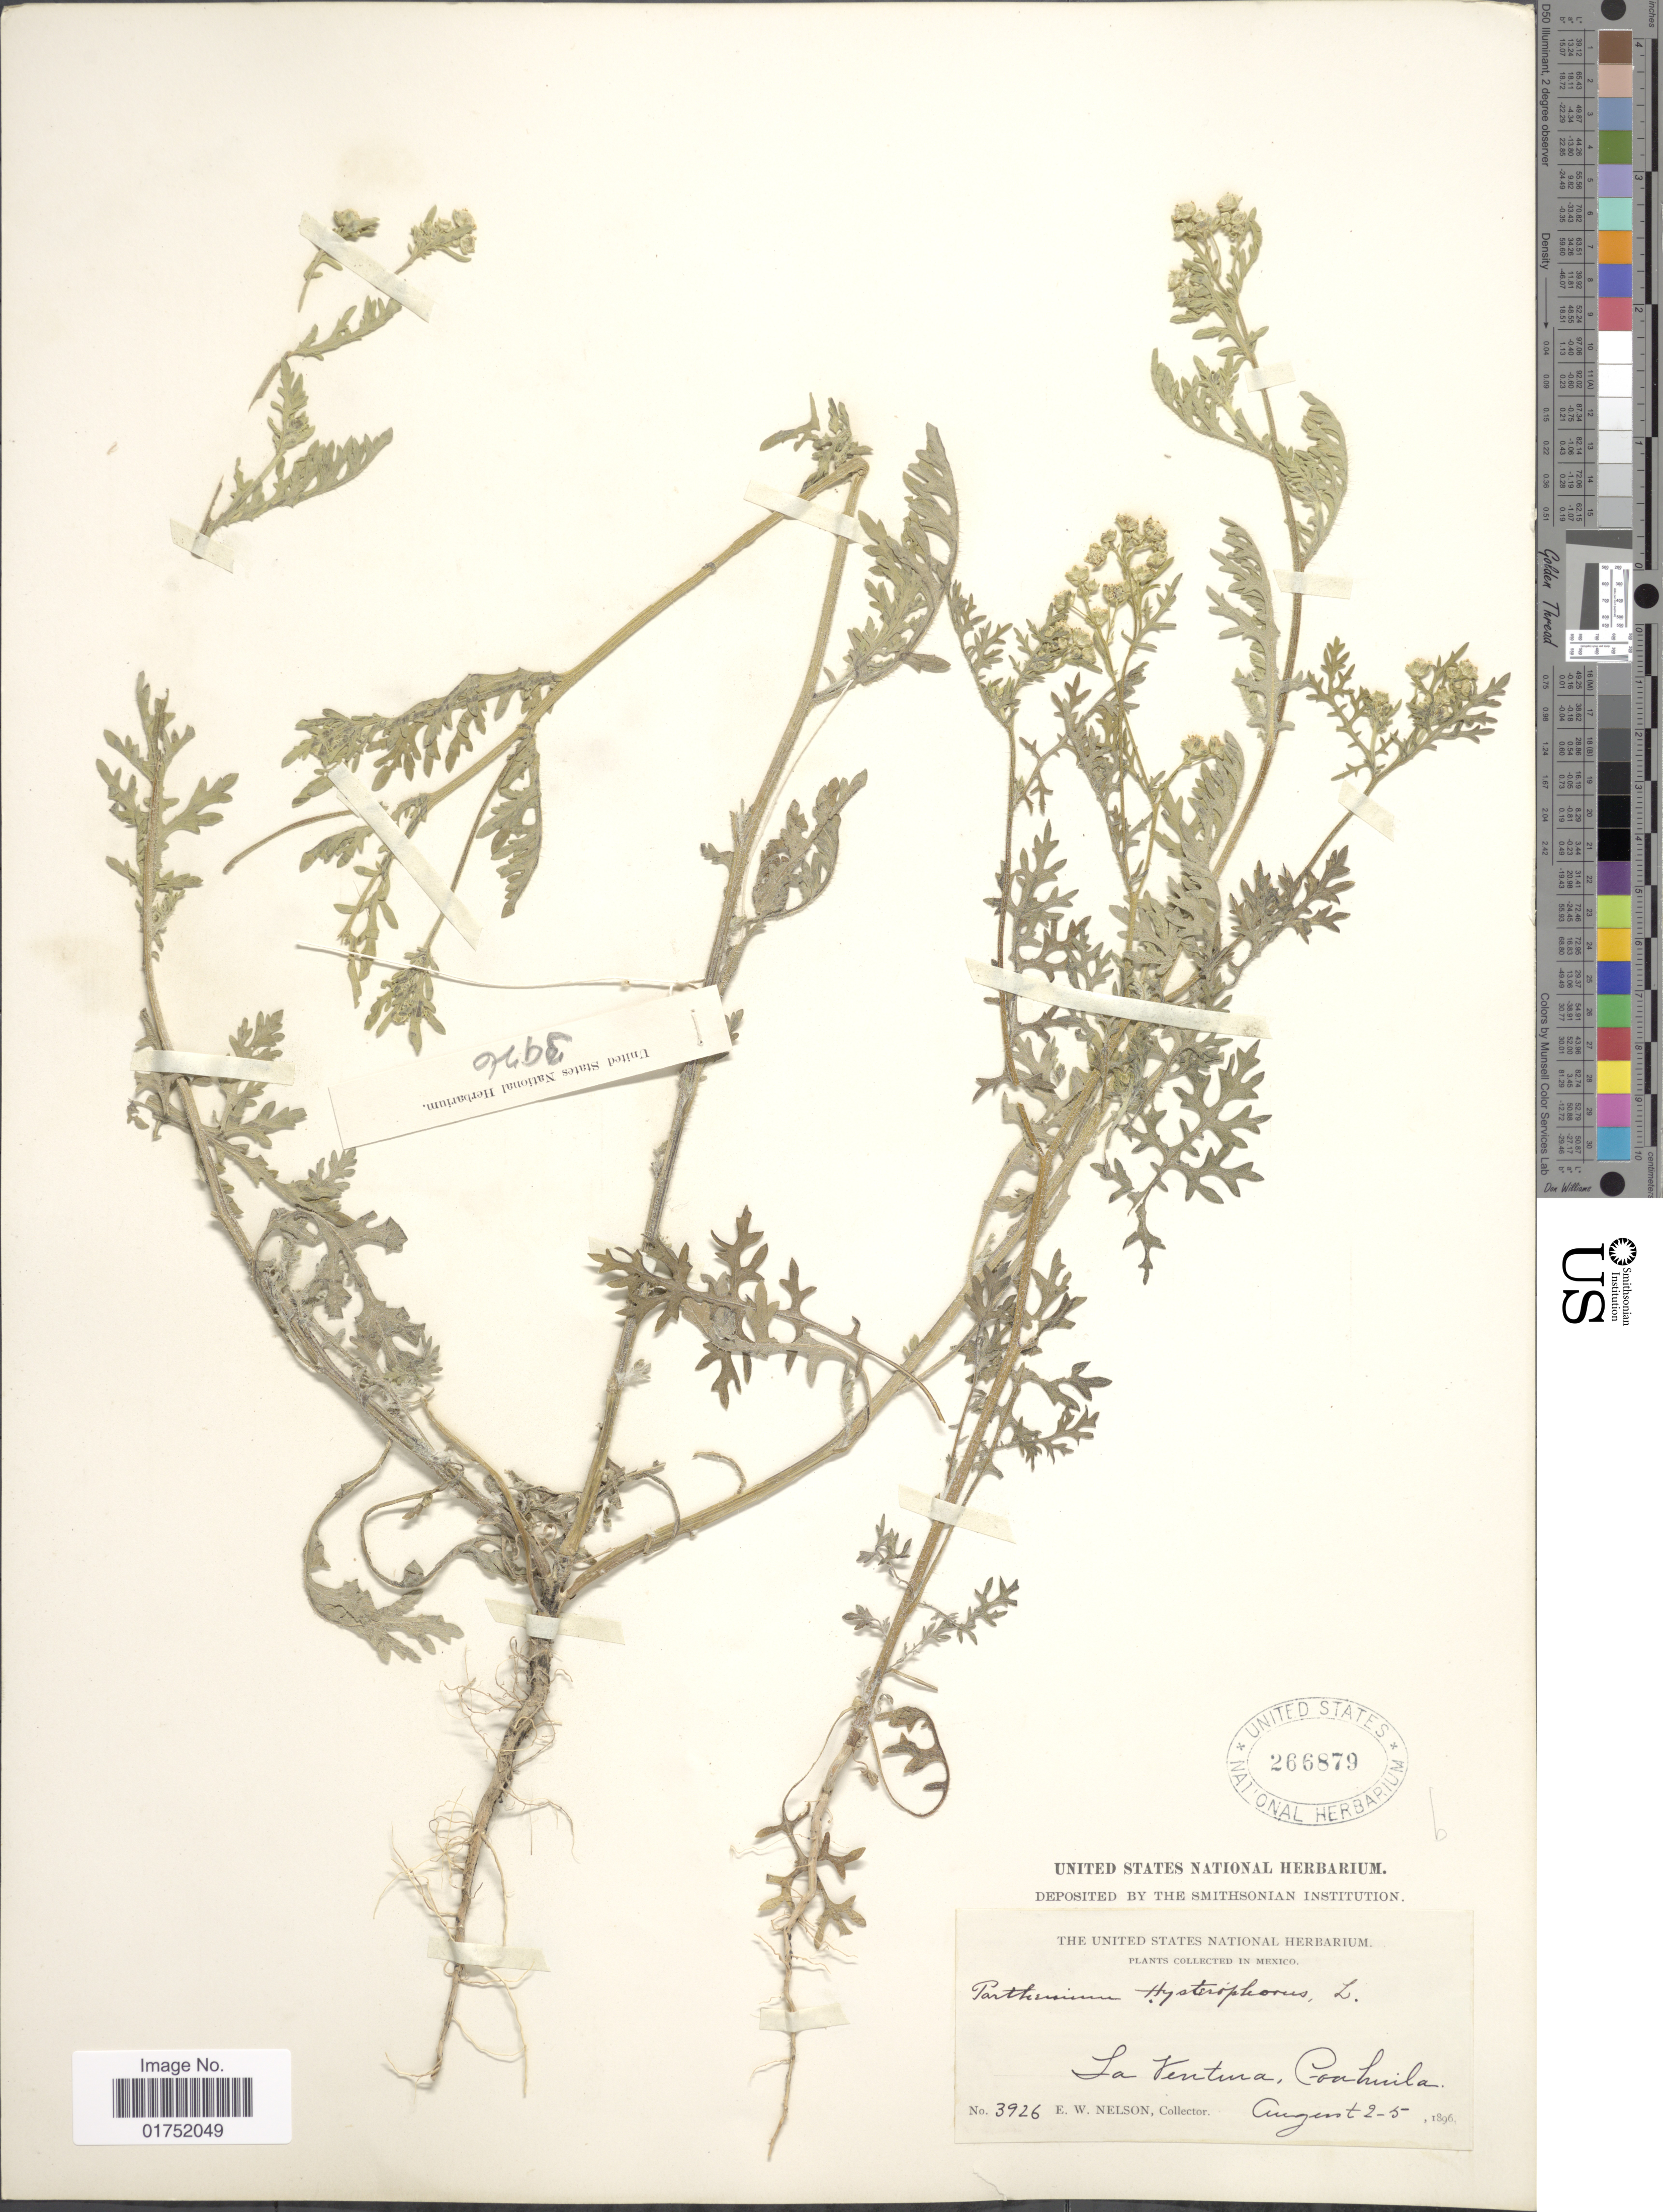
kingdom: Plantae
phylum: Tracheophyta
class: Magnoliopsida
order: Asterales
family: Asteraceae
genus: Parthenium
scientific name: Parthenium bipinnatifidum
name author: (Ortega) Rollins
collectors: E. W. Nelson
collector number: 3926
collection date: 1896-08-02/1896-08-05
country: Mexico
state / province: Coahuila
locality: La Ventura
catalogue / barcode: US 266879